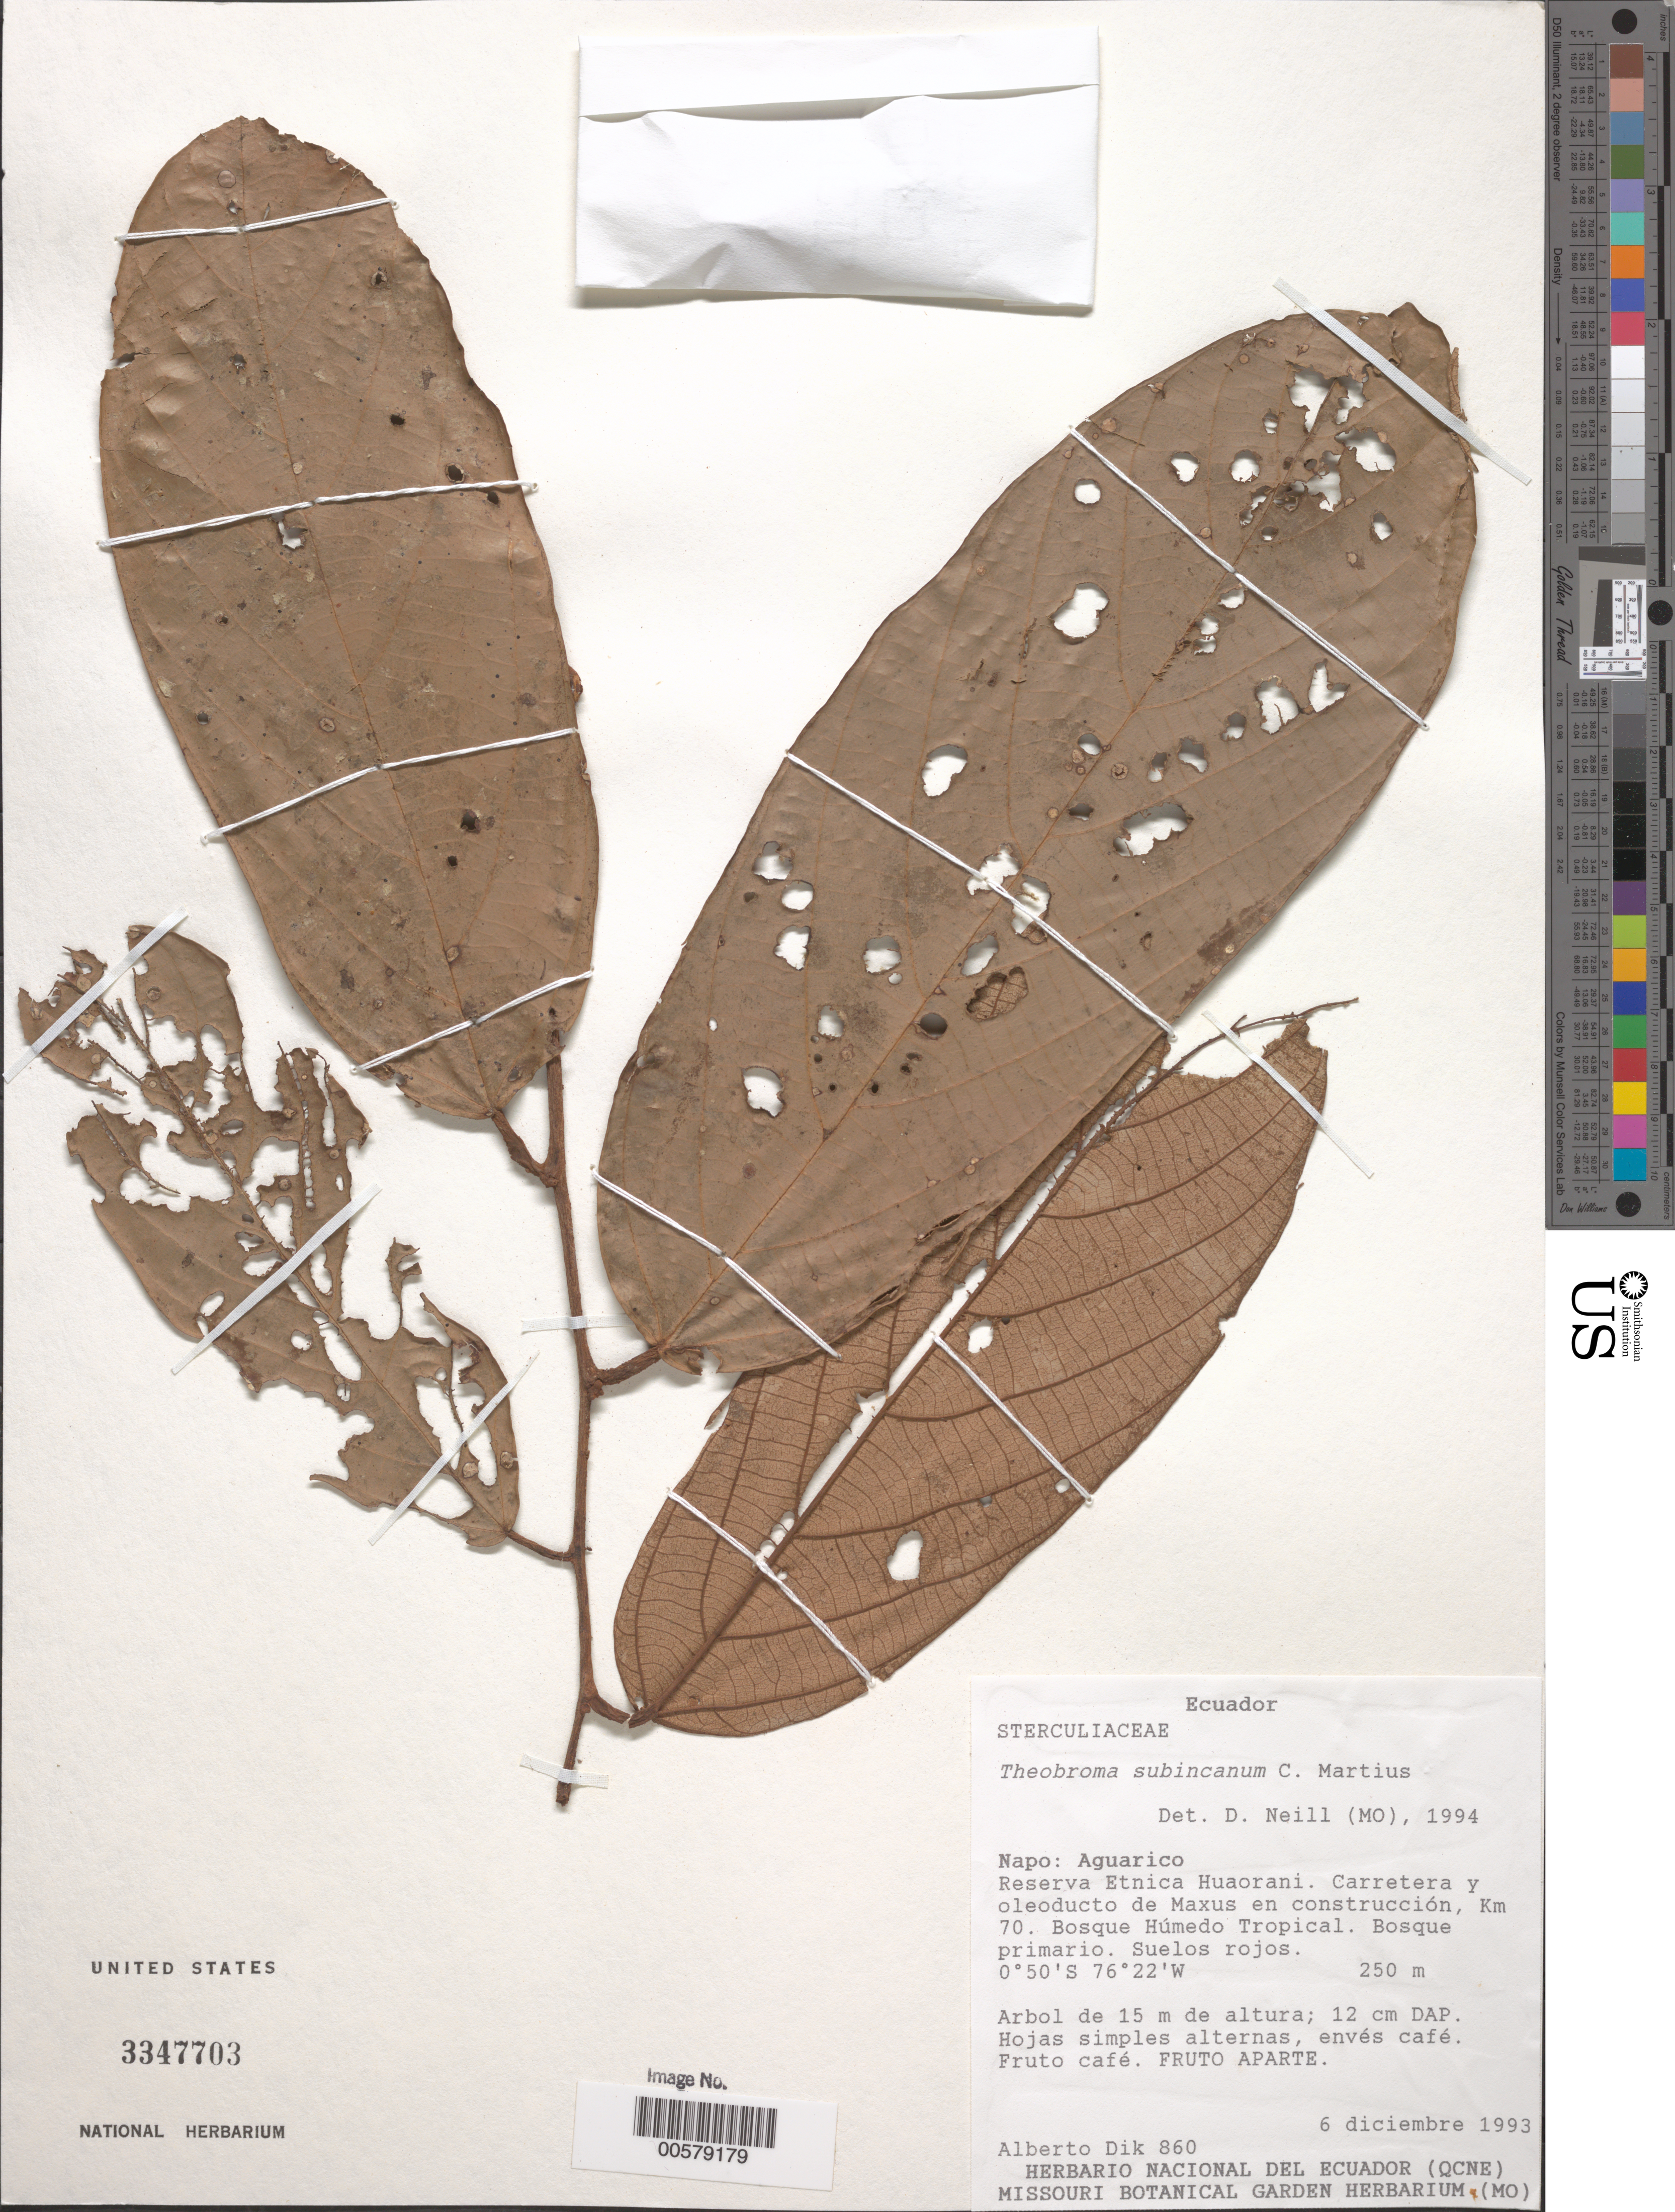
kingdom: Plantae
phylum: Tracheophyta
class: Magnoliopsida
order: Malvales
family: Malvaceae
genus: Theobroma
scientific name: Theobroma subincanum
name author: Mart.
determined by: Neill, David Alan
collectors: A. Dik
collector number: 860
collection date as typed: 06 Dec 1993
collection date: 1993-12-06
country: Ecuador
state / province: Napo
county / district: Aguarico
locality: AguaRico Reserva Etnica Huaorani, Carretera y oleoducto de Maxus en construcción, km 70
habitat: Bosque húmedo tropical, bosque primario, suelos rojos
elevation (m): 250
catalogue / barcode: US 3347703